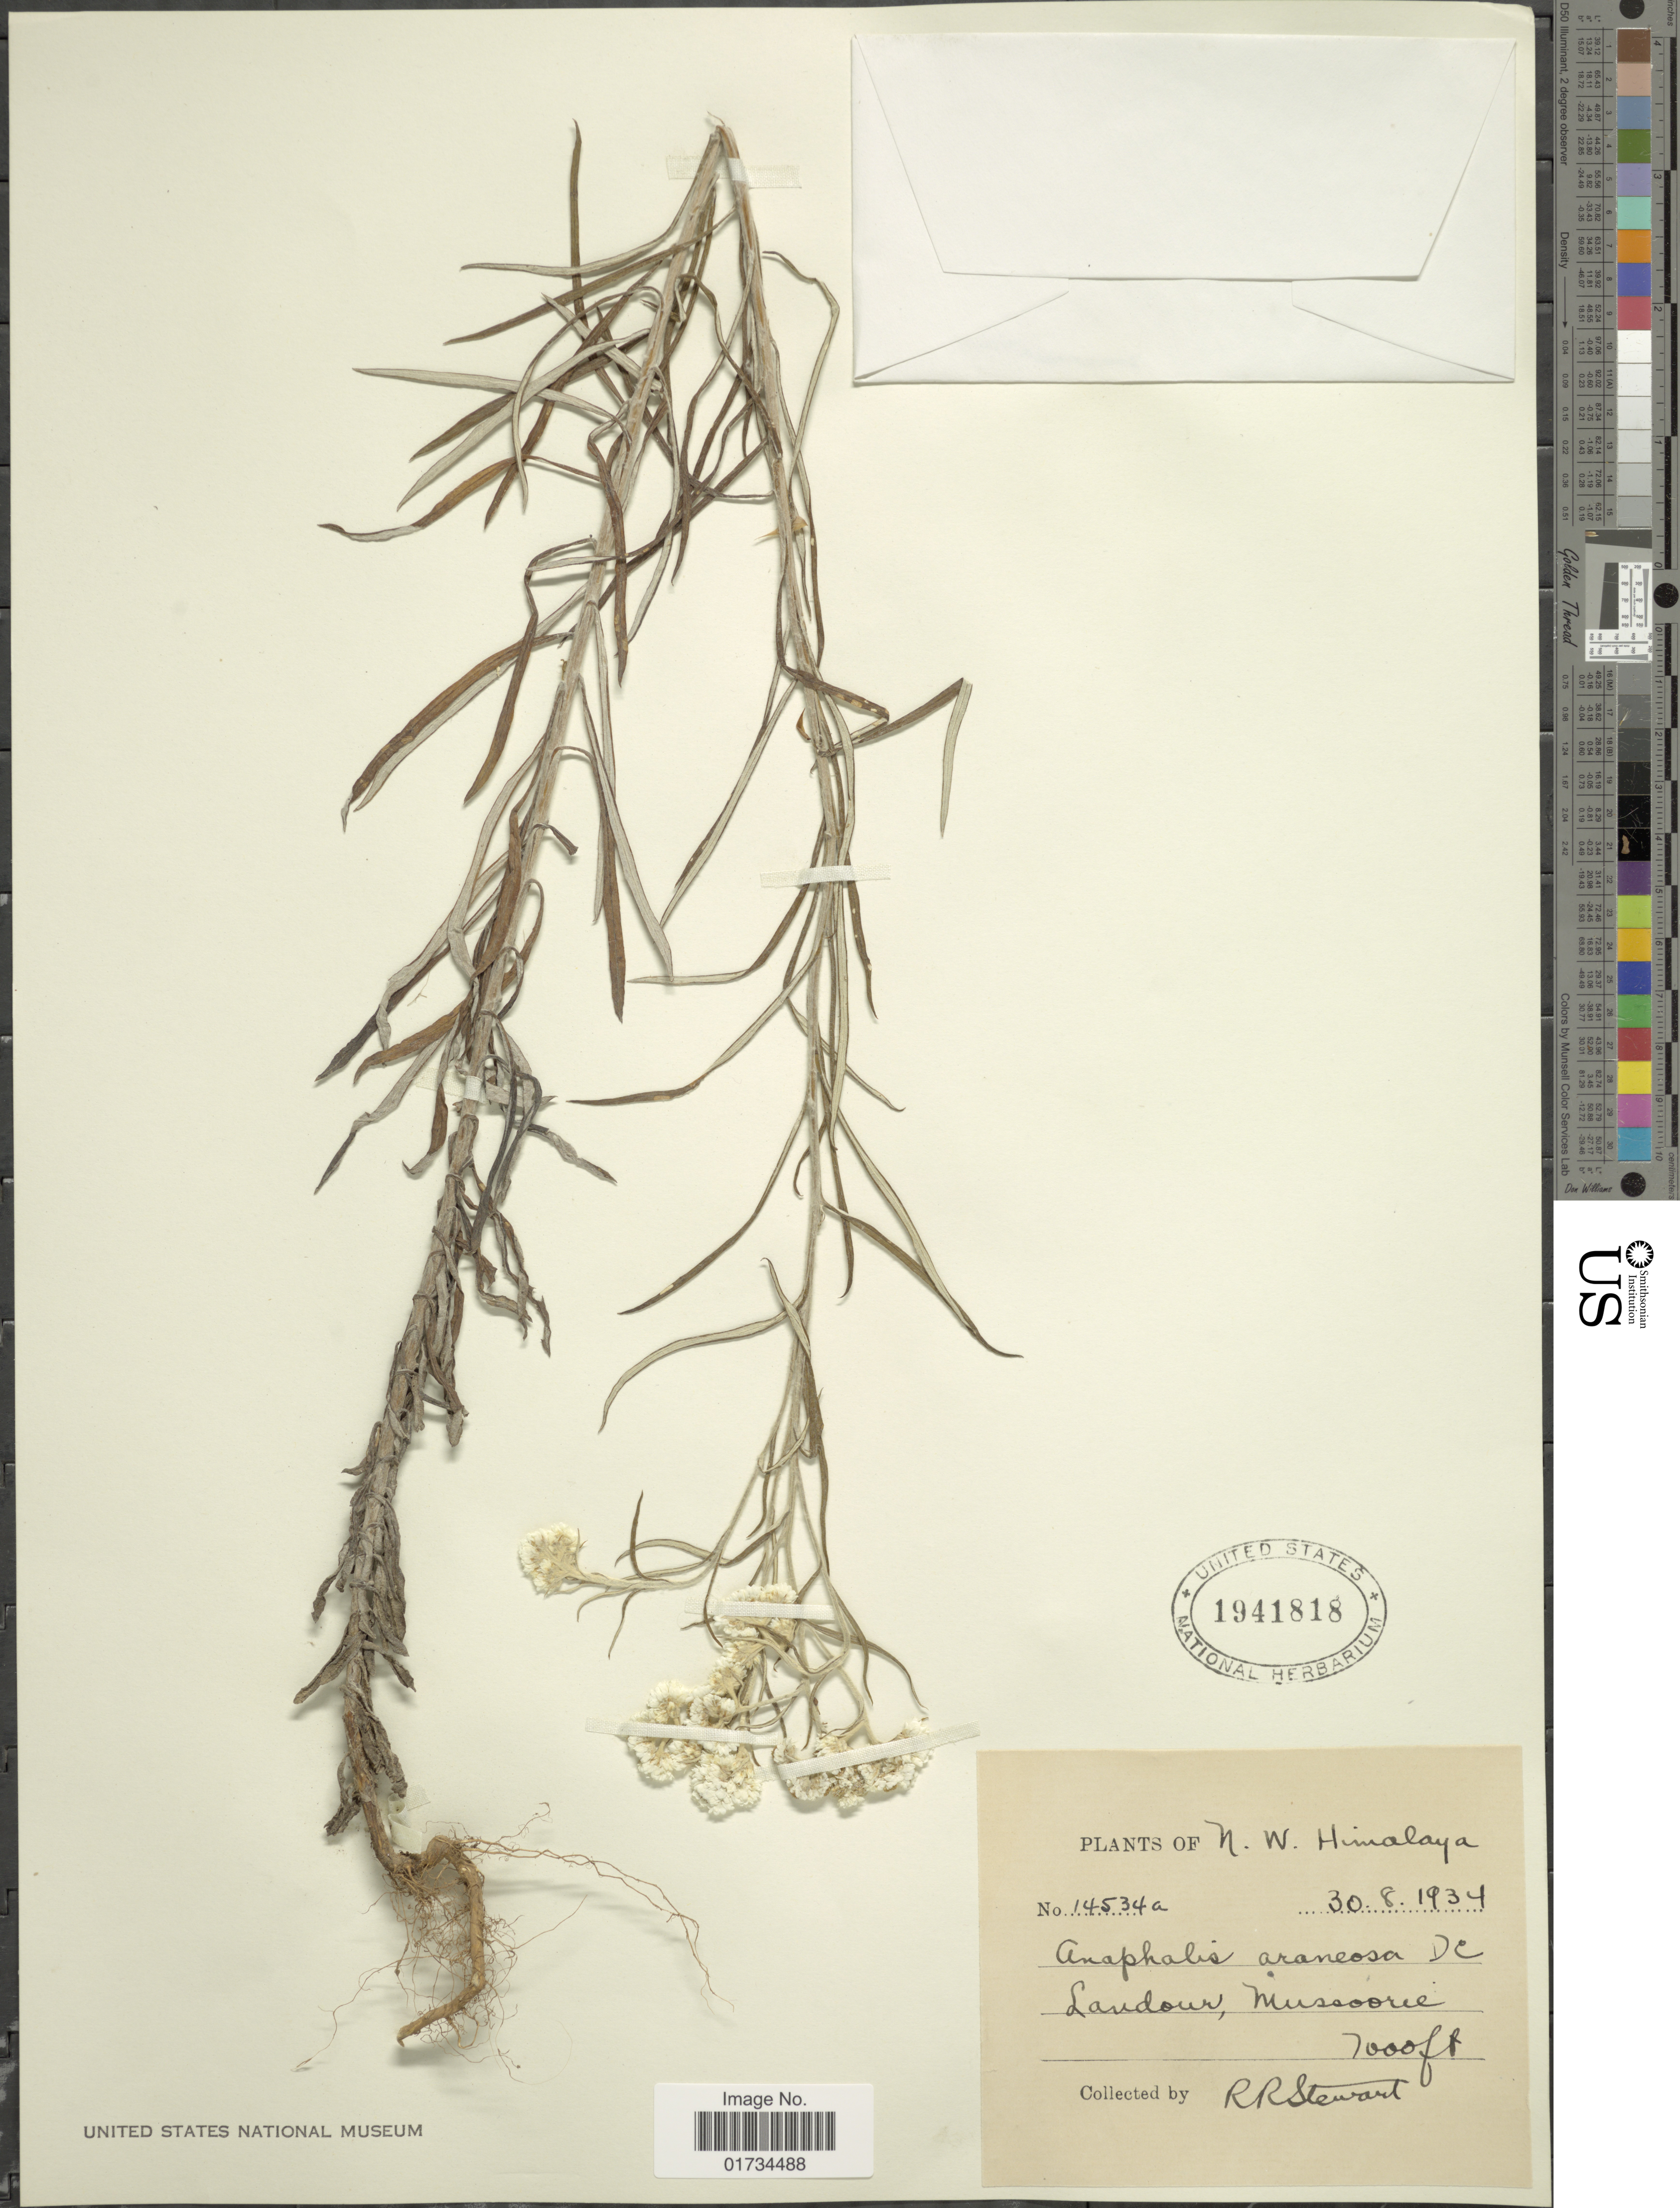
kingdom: Plantae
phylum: Tracheophyta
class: Magnoliopsida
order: Asterales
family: Asteraceae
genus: Anaphalis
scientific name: Anaphalis araneosa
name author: DC.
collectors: R. R. Stewart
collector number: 14534a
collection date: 1934-08-30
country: India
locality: N. W. Himalaya. Landour, Mussoorie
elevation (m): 2134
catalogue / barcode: US 1941818